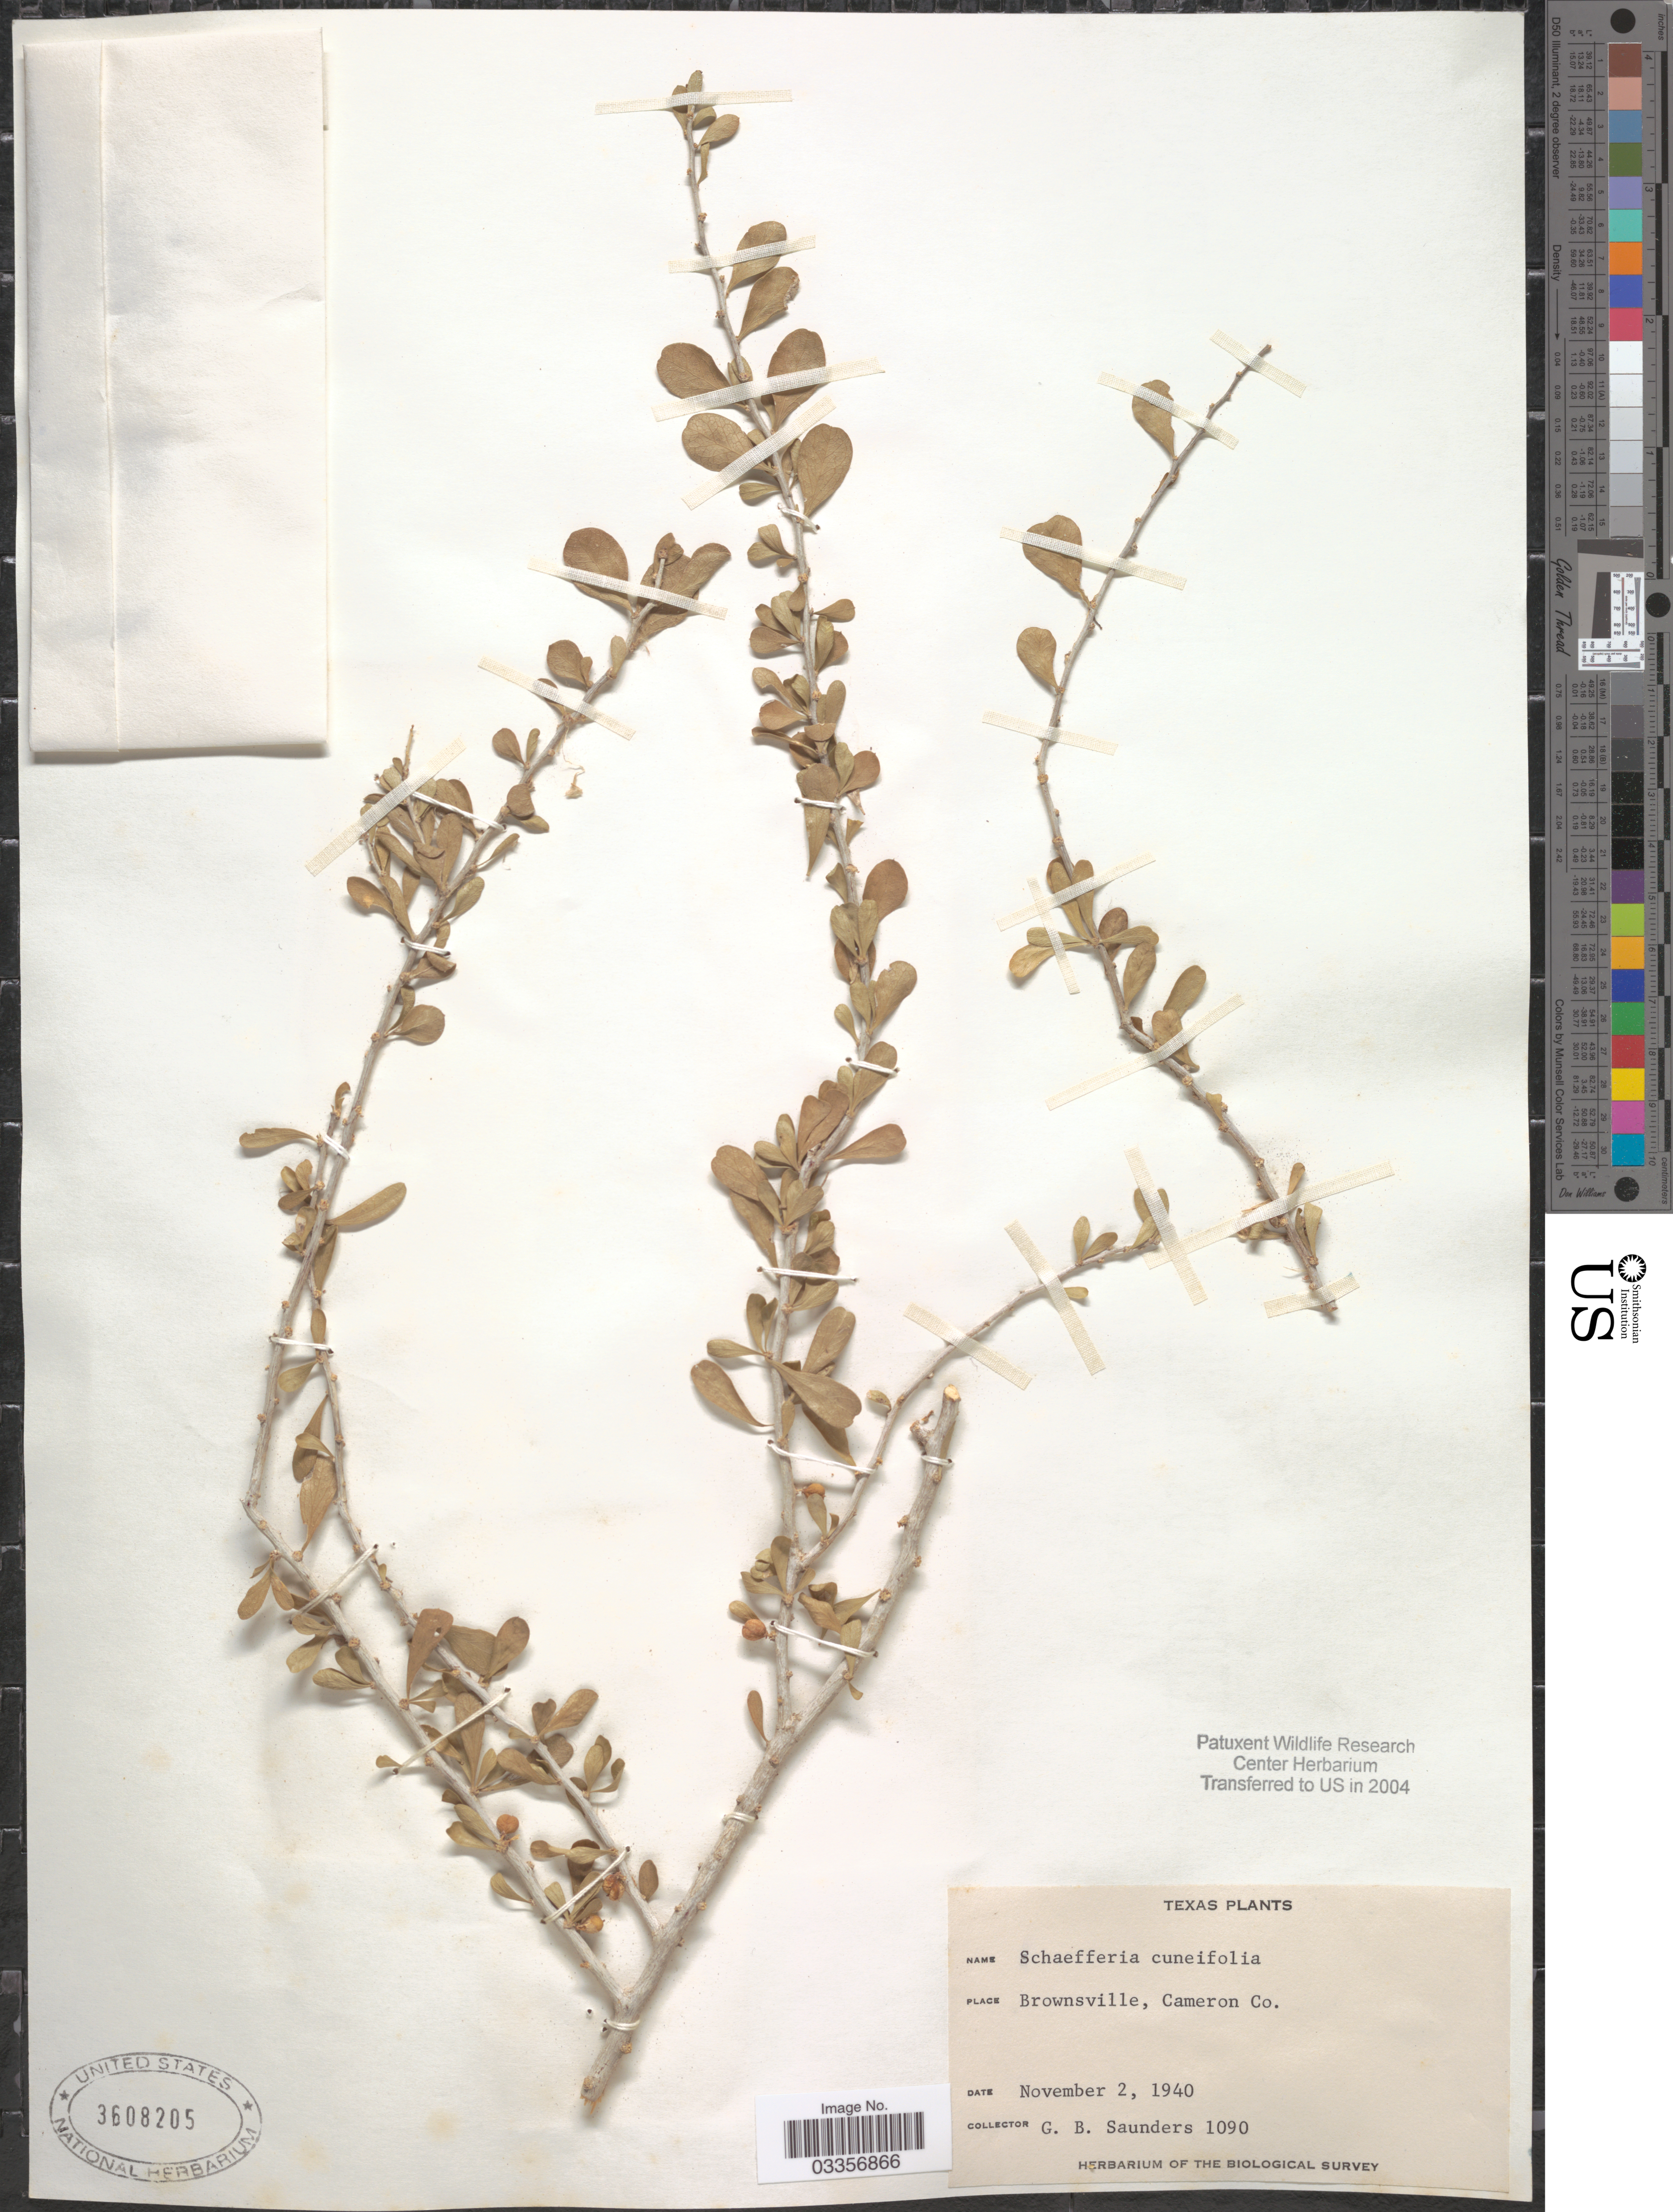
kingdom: Plantae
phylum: Tracheophyta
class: Magnoliopsida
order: Celastrales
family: Celastraceae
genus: Schaefferia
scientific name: Schaefferia cuneifolia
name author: A. Gray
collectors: G. B. Saunders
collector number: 1090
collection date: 1940-11-02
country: United States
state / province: Texas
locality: Brownsville, Cameron Co.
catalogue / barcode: US 3608205